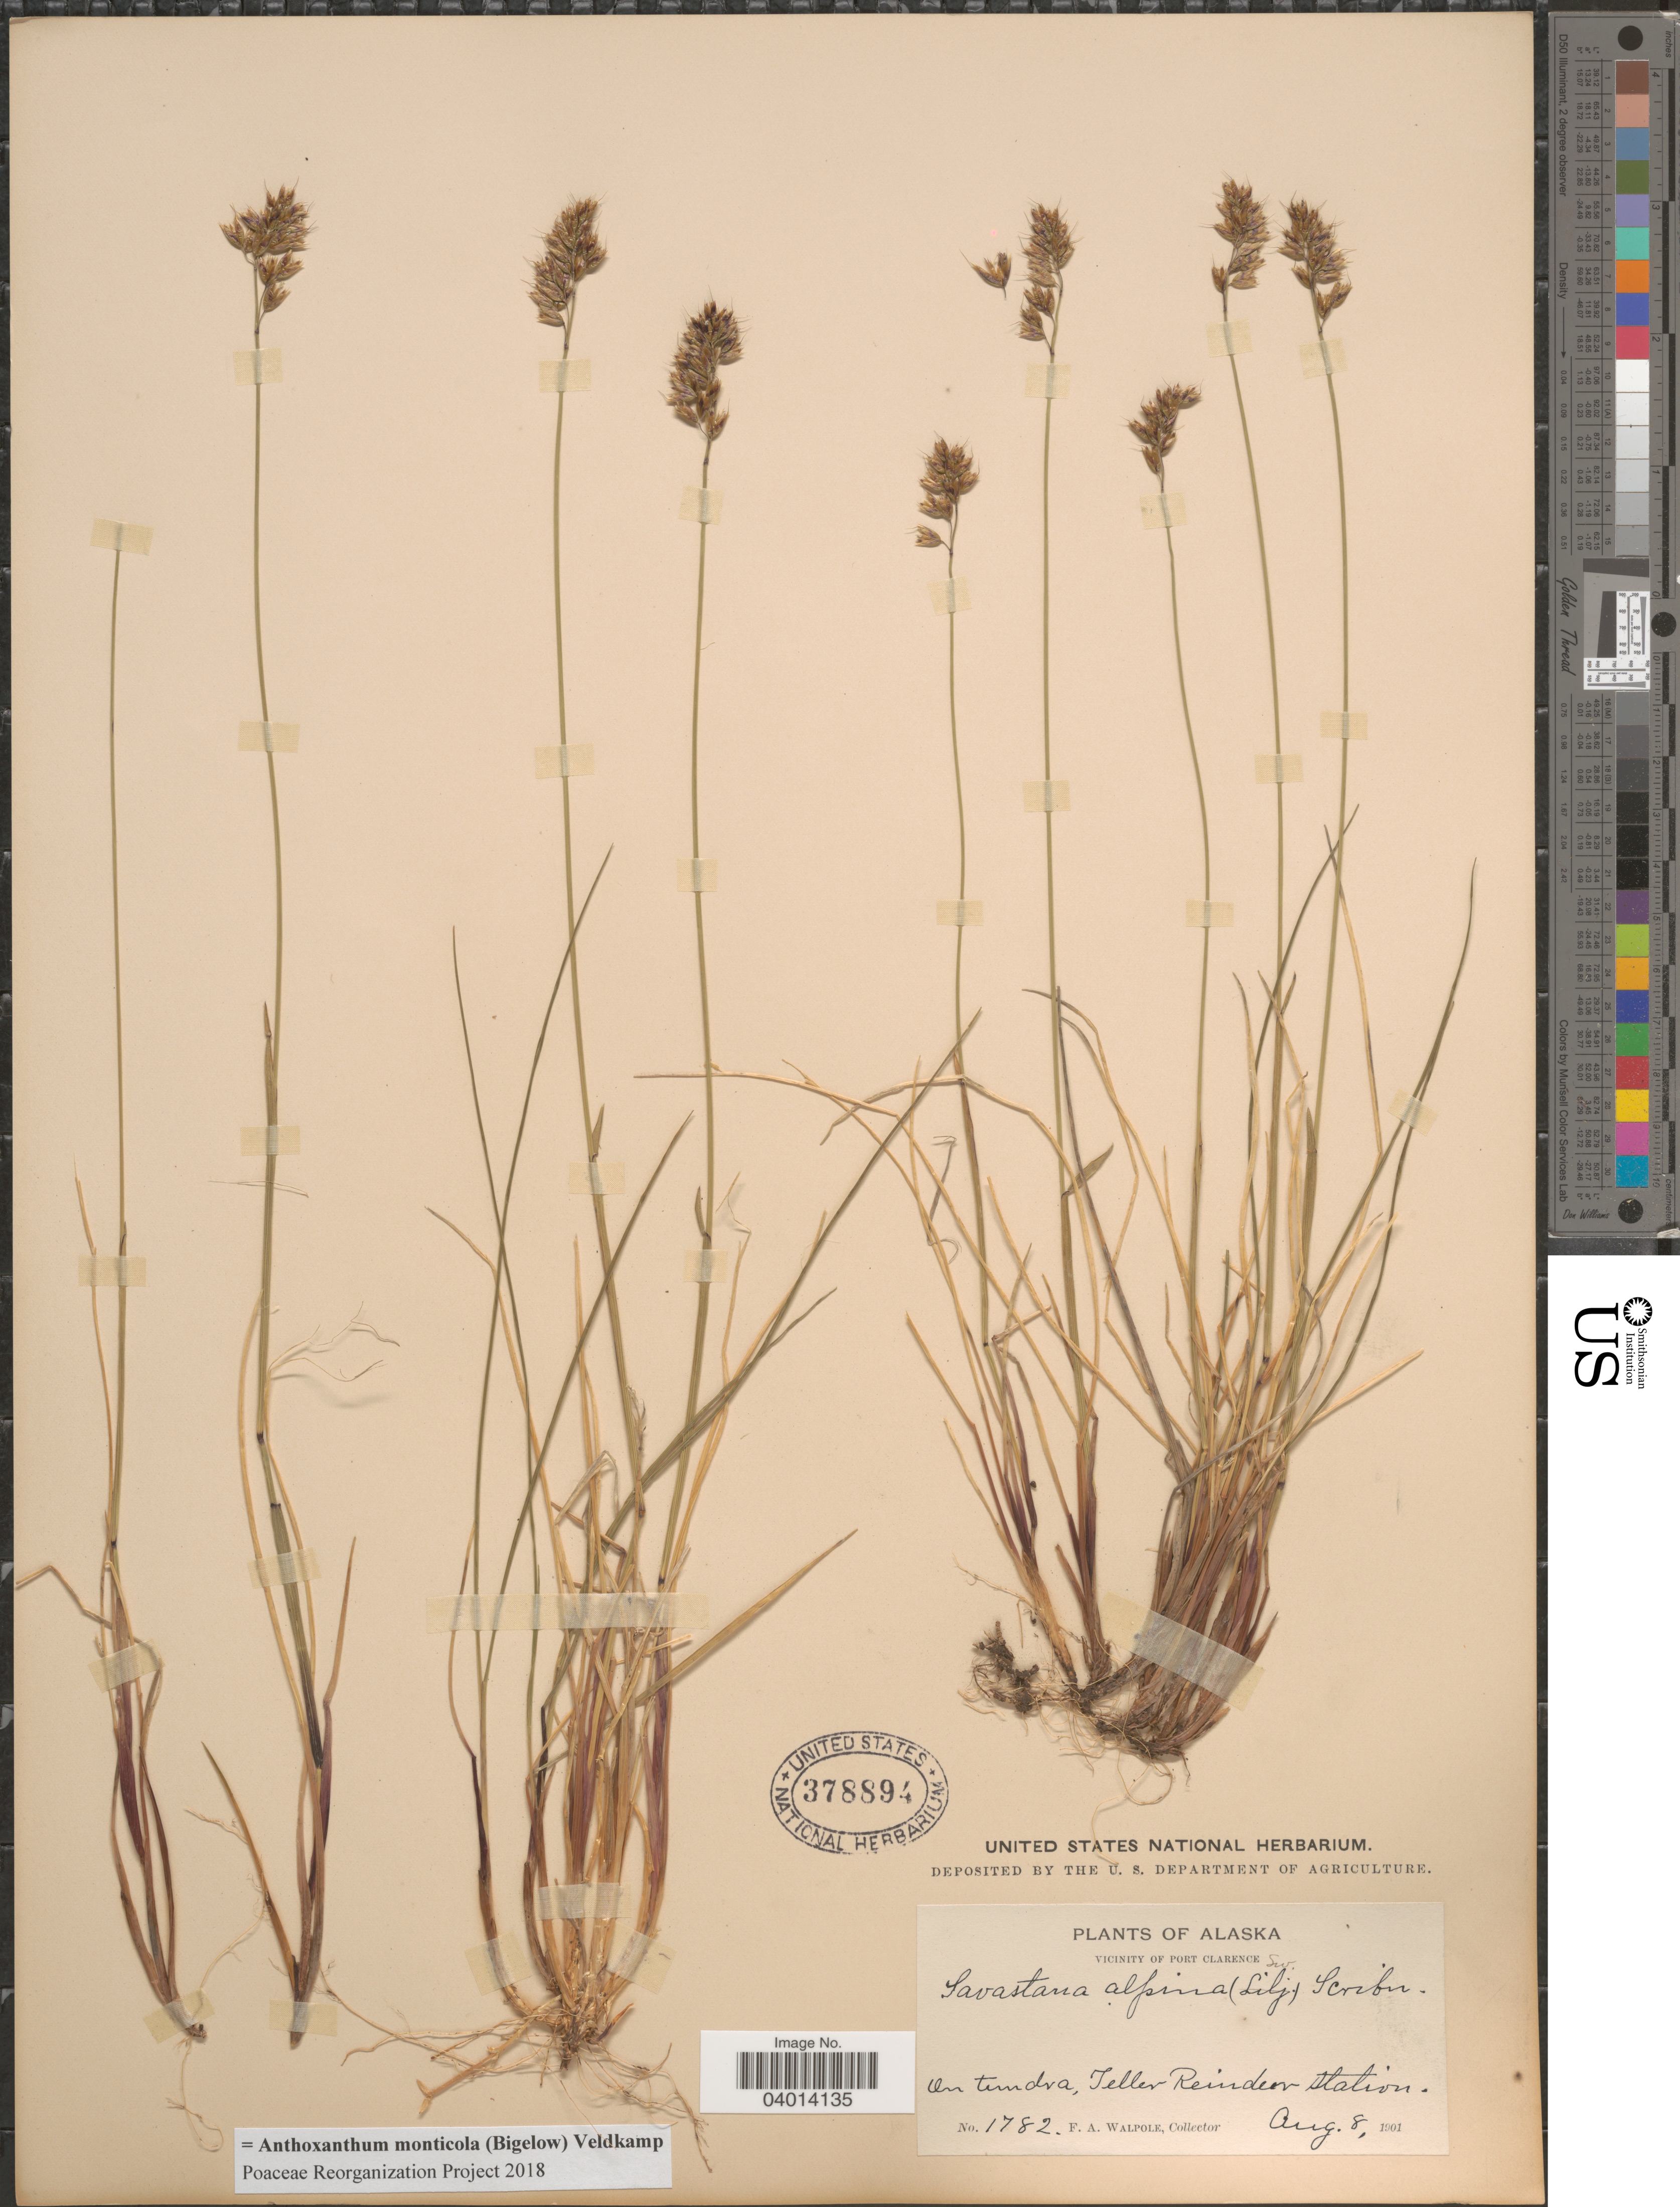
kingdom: Plantae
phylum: Tracheophyta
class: Liliopsida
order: Poales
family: Poaceae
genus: Anthoxanthum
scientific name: Anthoxanthum monticola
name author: (Bigelow) Veldkamp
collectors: F. Walpole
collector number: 1782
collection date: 1901-08-08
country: United States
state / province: Alaska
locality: Vicinity of Port Clarence. On tundra, Teller Reindeer Station.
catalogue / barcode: US 378894